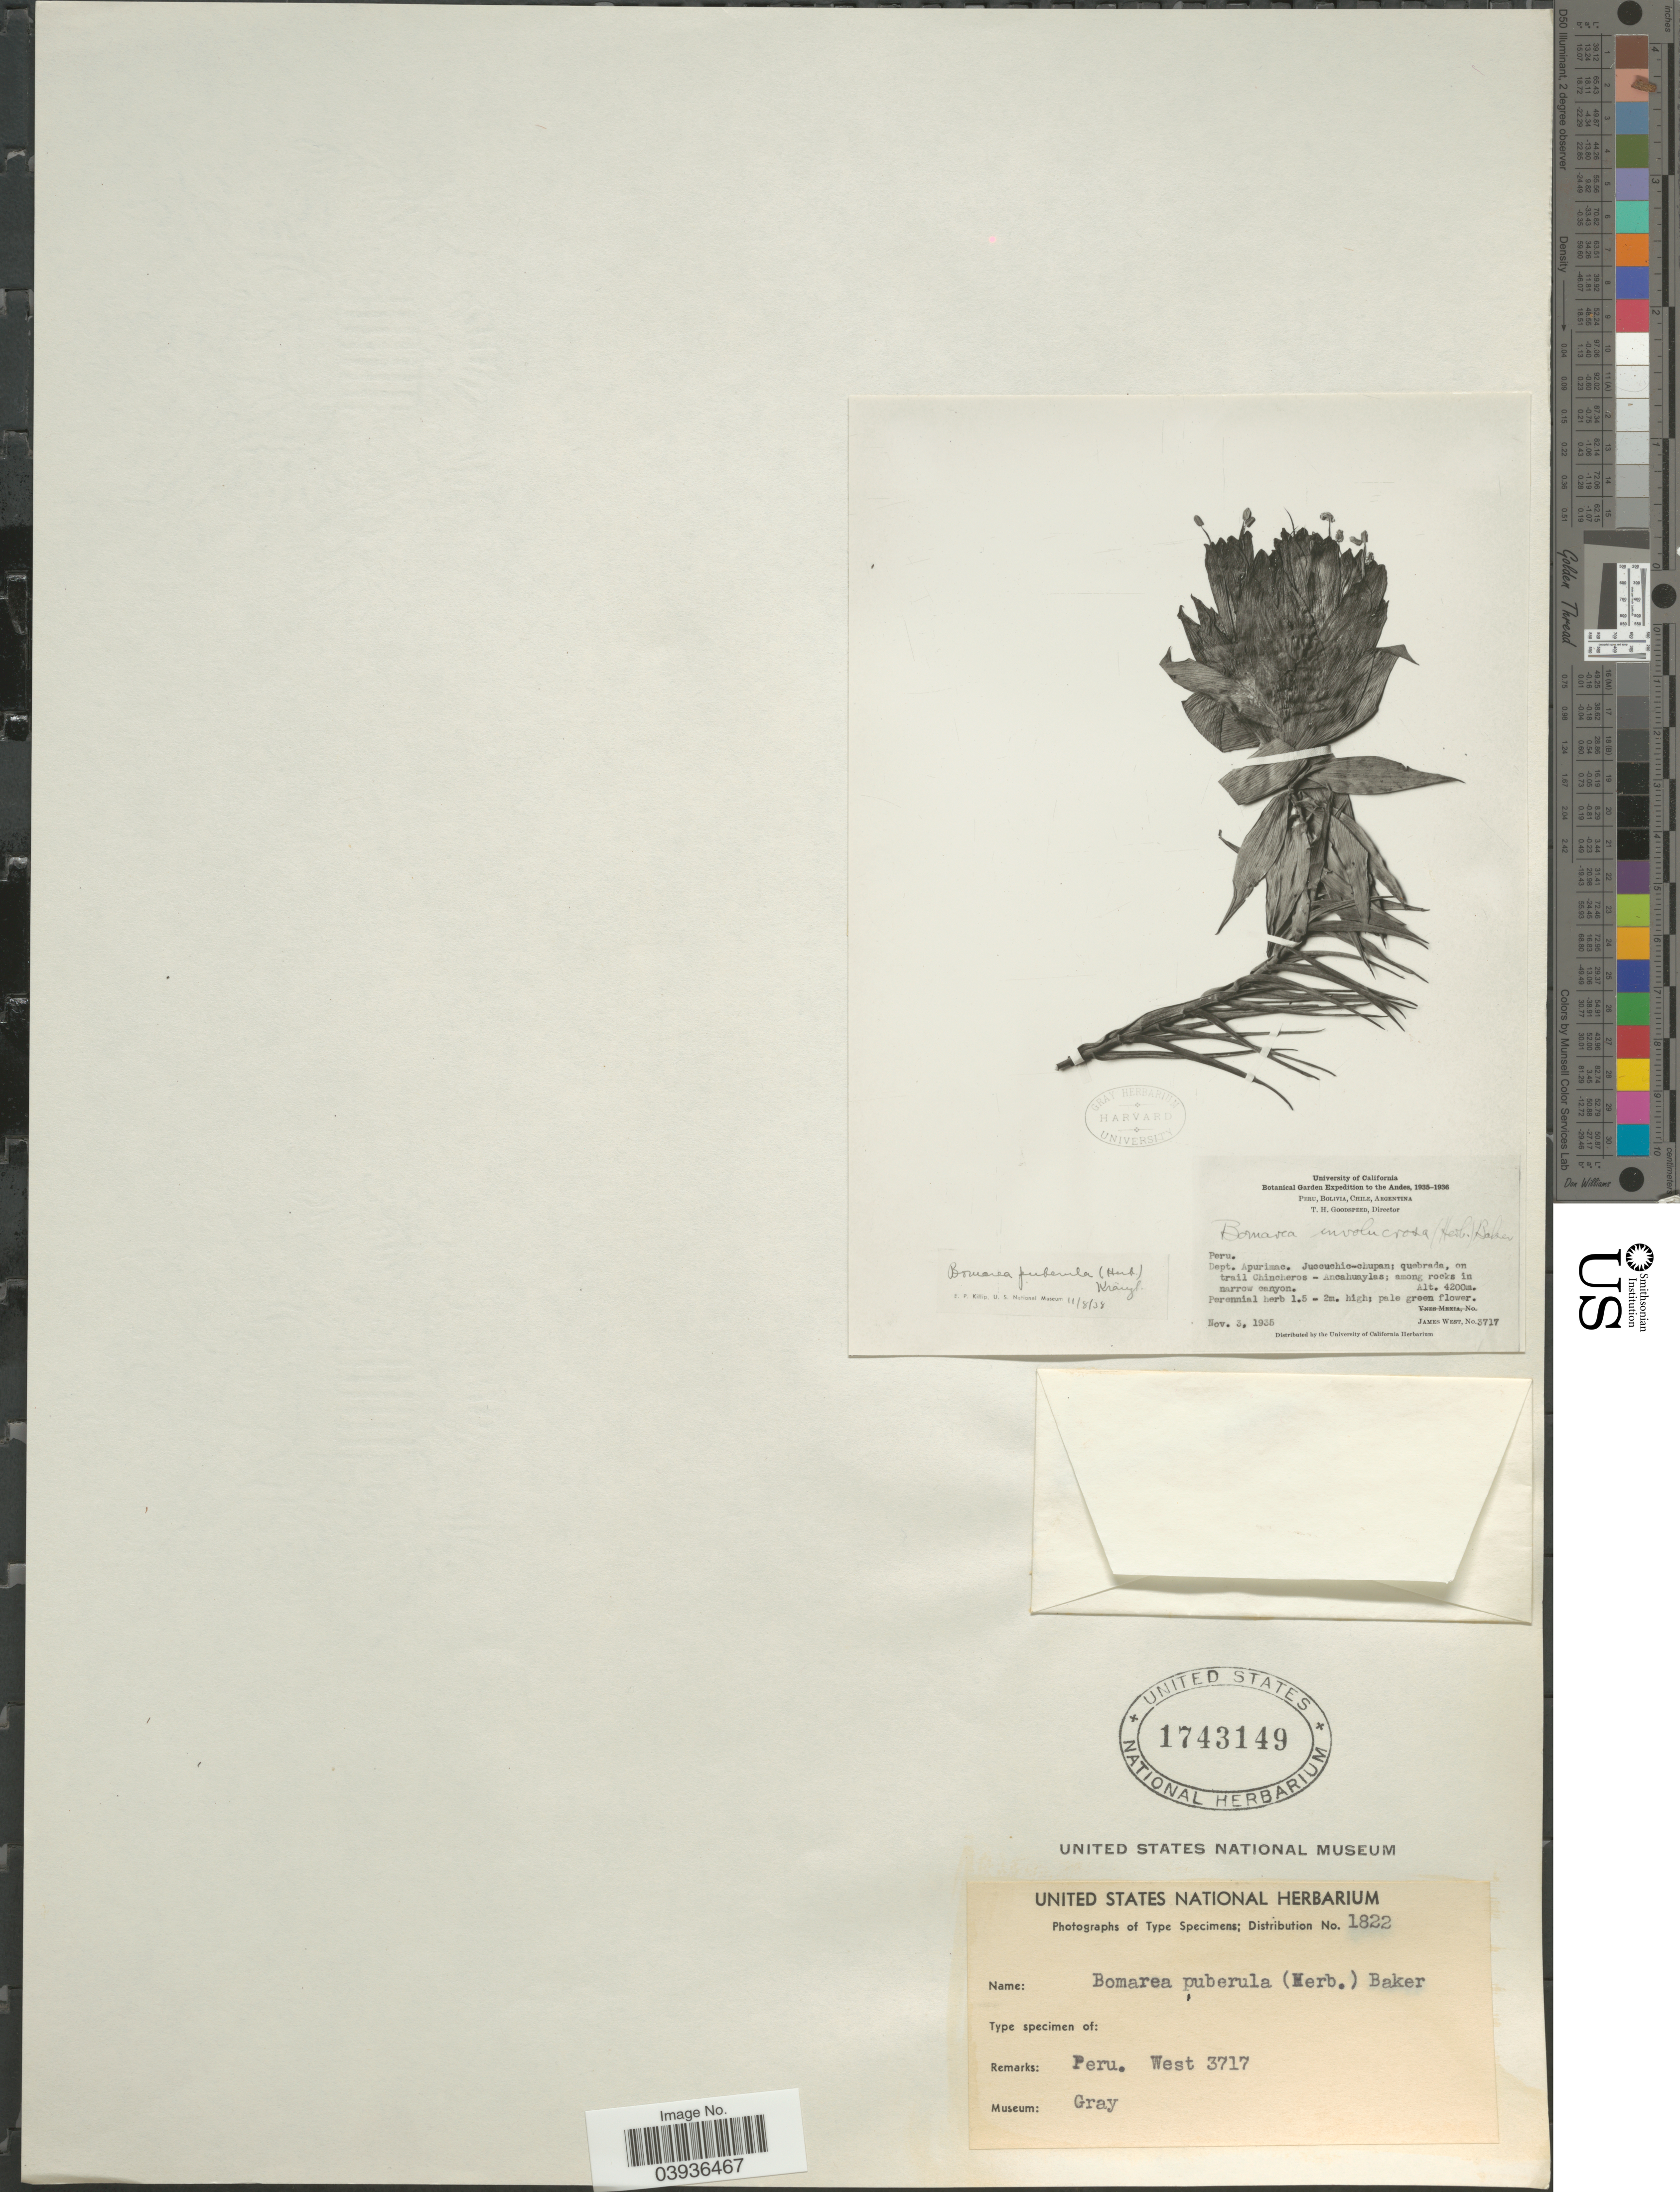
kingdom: Plantae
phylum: Tracheophyta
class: Liliopsida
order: Liliales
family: Alstroemeriaceae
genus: Bomarea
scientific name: Bomarea puberula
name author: (Herb.) Kraenzl. ex Perkins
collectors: J. West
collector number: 3717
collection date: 1935-11-03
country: Peru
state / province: Apurímac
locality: Andes. Dept. Apurimac. Juccuchic-chupan; quebrada, on trail Chincheros-Ancahuaylas.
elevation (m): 4200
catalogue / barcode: US 1743149